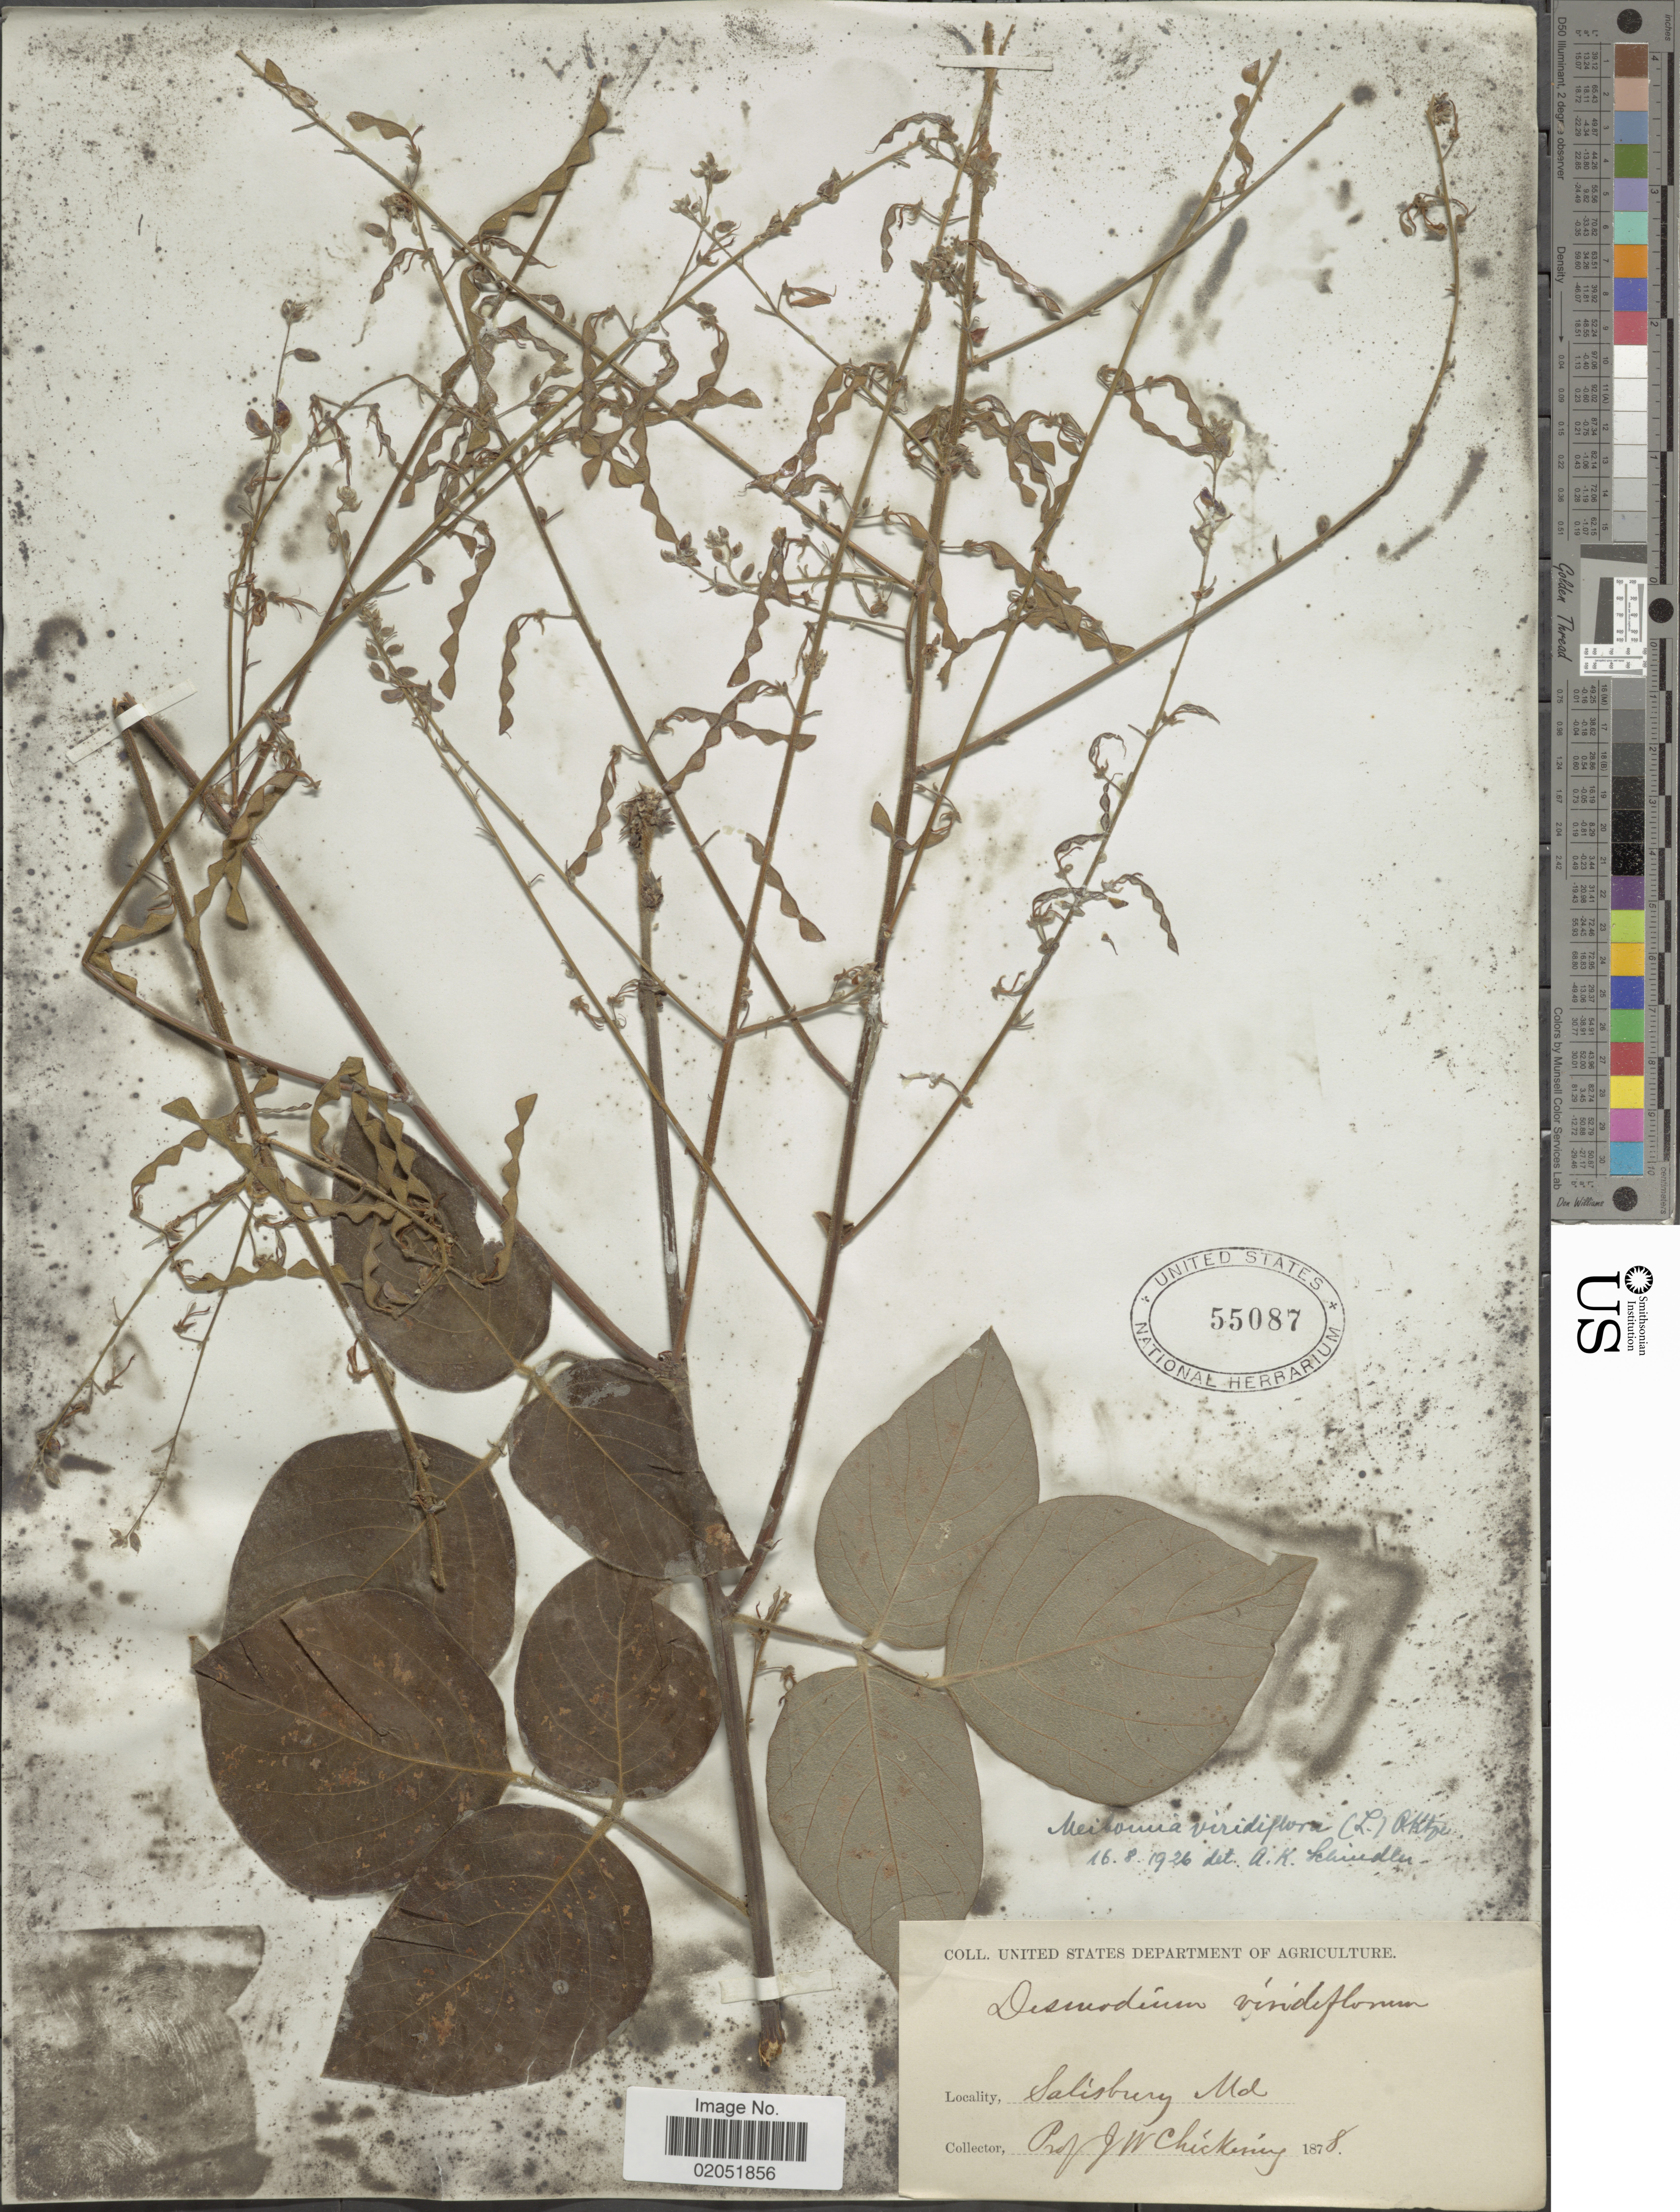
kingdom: Plantae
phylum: Tracheophyta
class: Magnoliopsida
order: Fabales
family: Fabaceae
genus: Desmodium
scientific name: Desmodium viridiflorum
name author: (L.) DC.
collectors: J. Chickering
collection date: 1878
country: United States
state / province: Maryland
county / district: Wicomico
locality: Salsiburg Md.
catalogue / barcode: US 55087